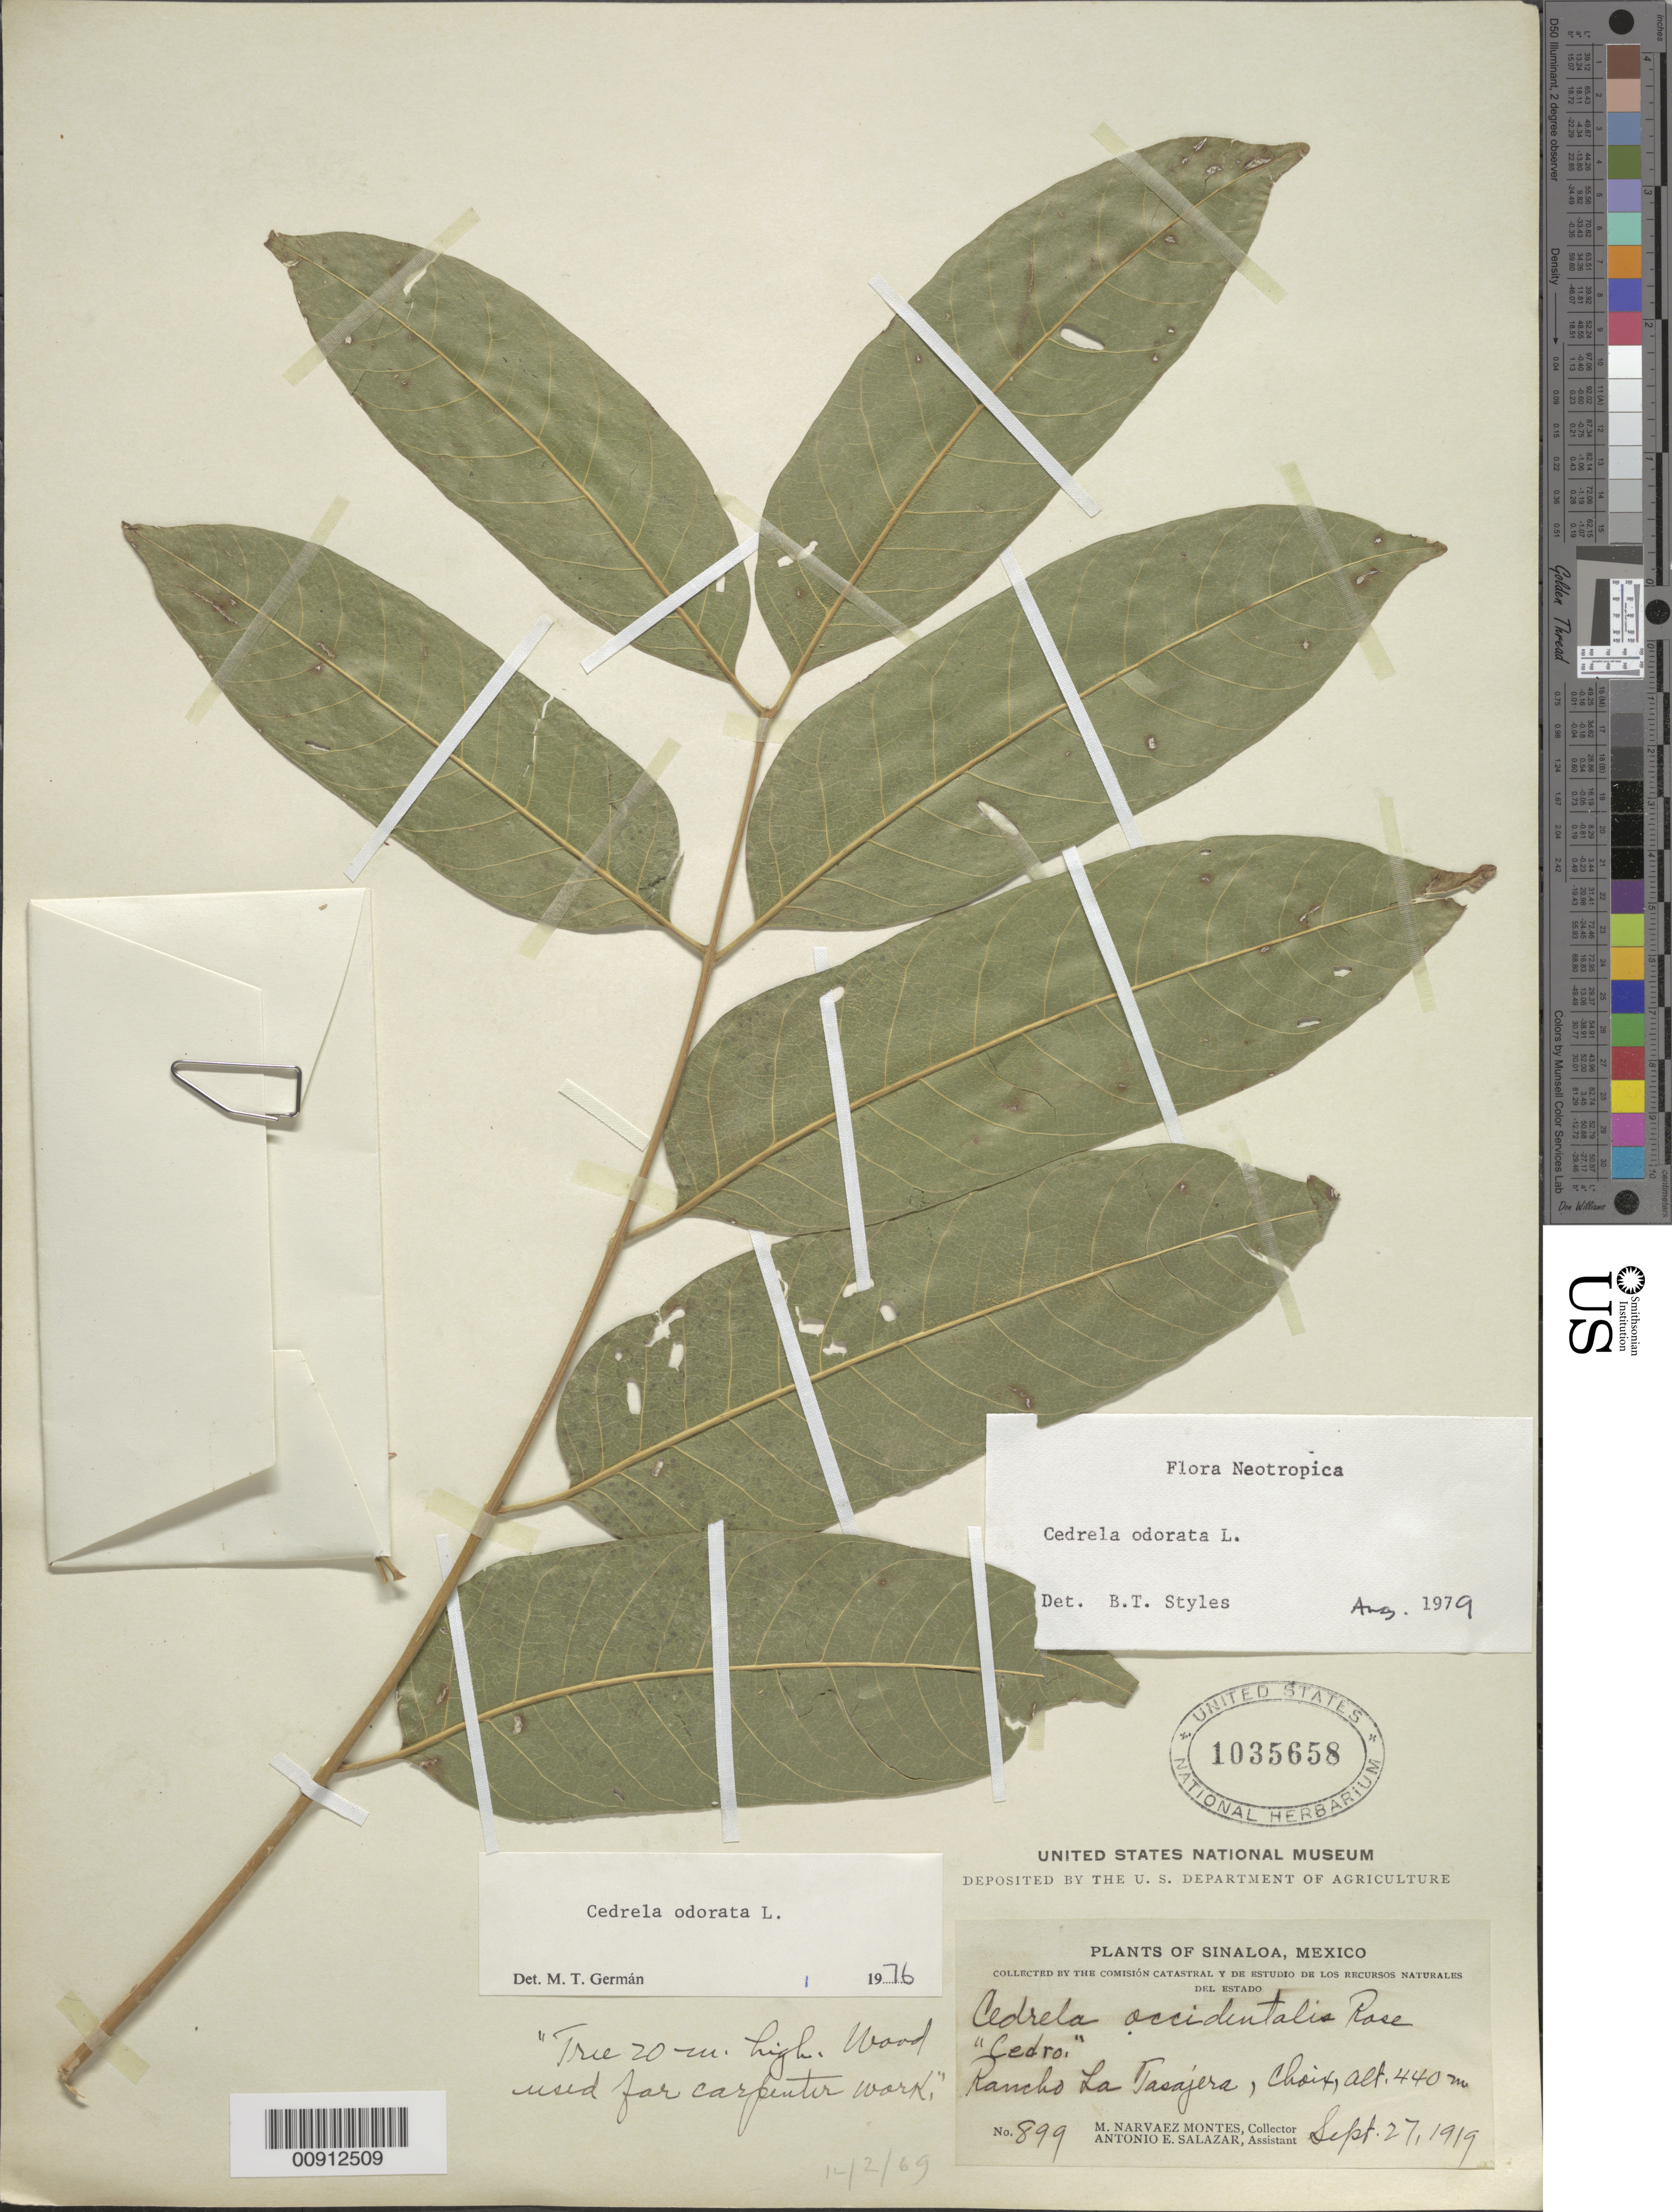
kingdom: Plantae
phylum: Tracheophyta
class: Magnoliopsida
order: Sapindales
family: Meliaceae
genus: Cedrela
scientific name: Cedrela odorata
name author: L.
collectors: M. Narvaez-Montes & A. E. Salazar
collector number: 899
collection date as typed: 27 Sep 1919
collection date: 1919-09-27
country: Mexico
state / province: Sinaloa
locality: Rancho la Tasajera, Choix, Sinaloa.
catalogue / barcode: US 1035658